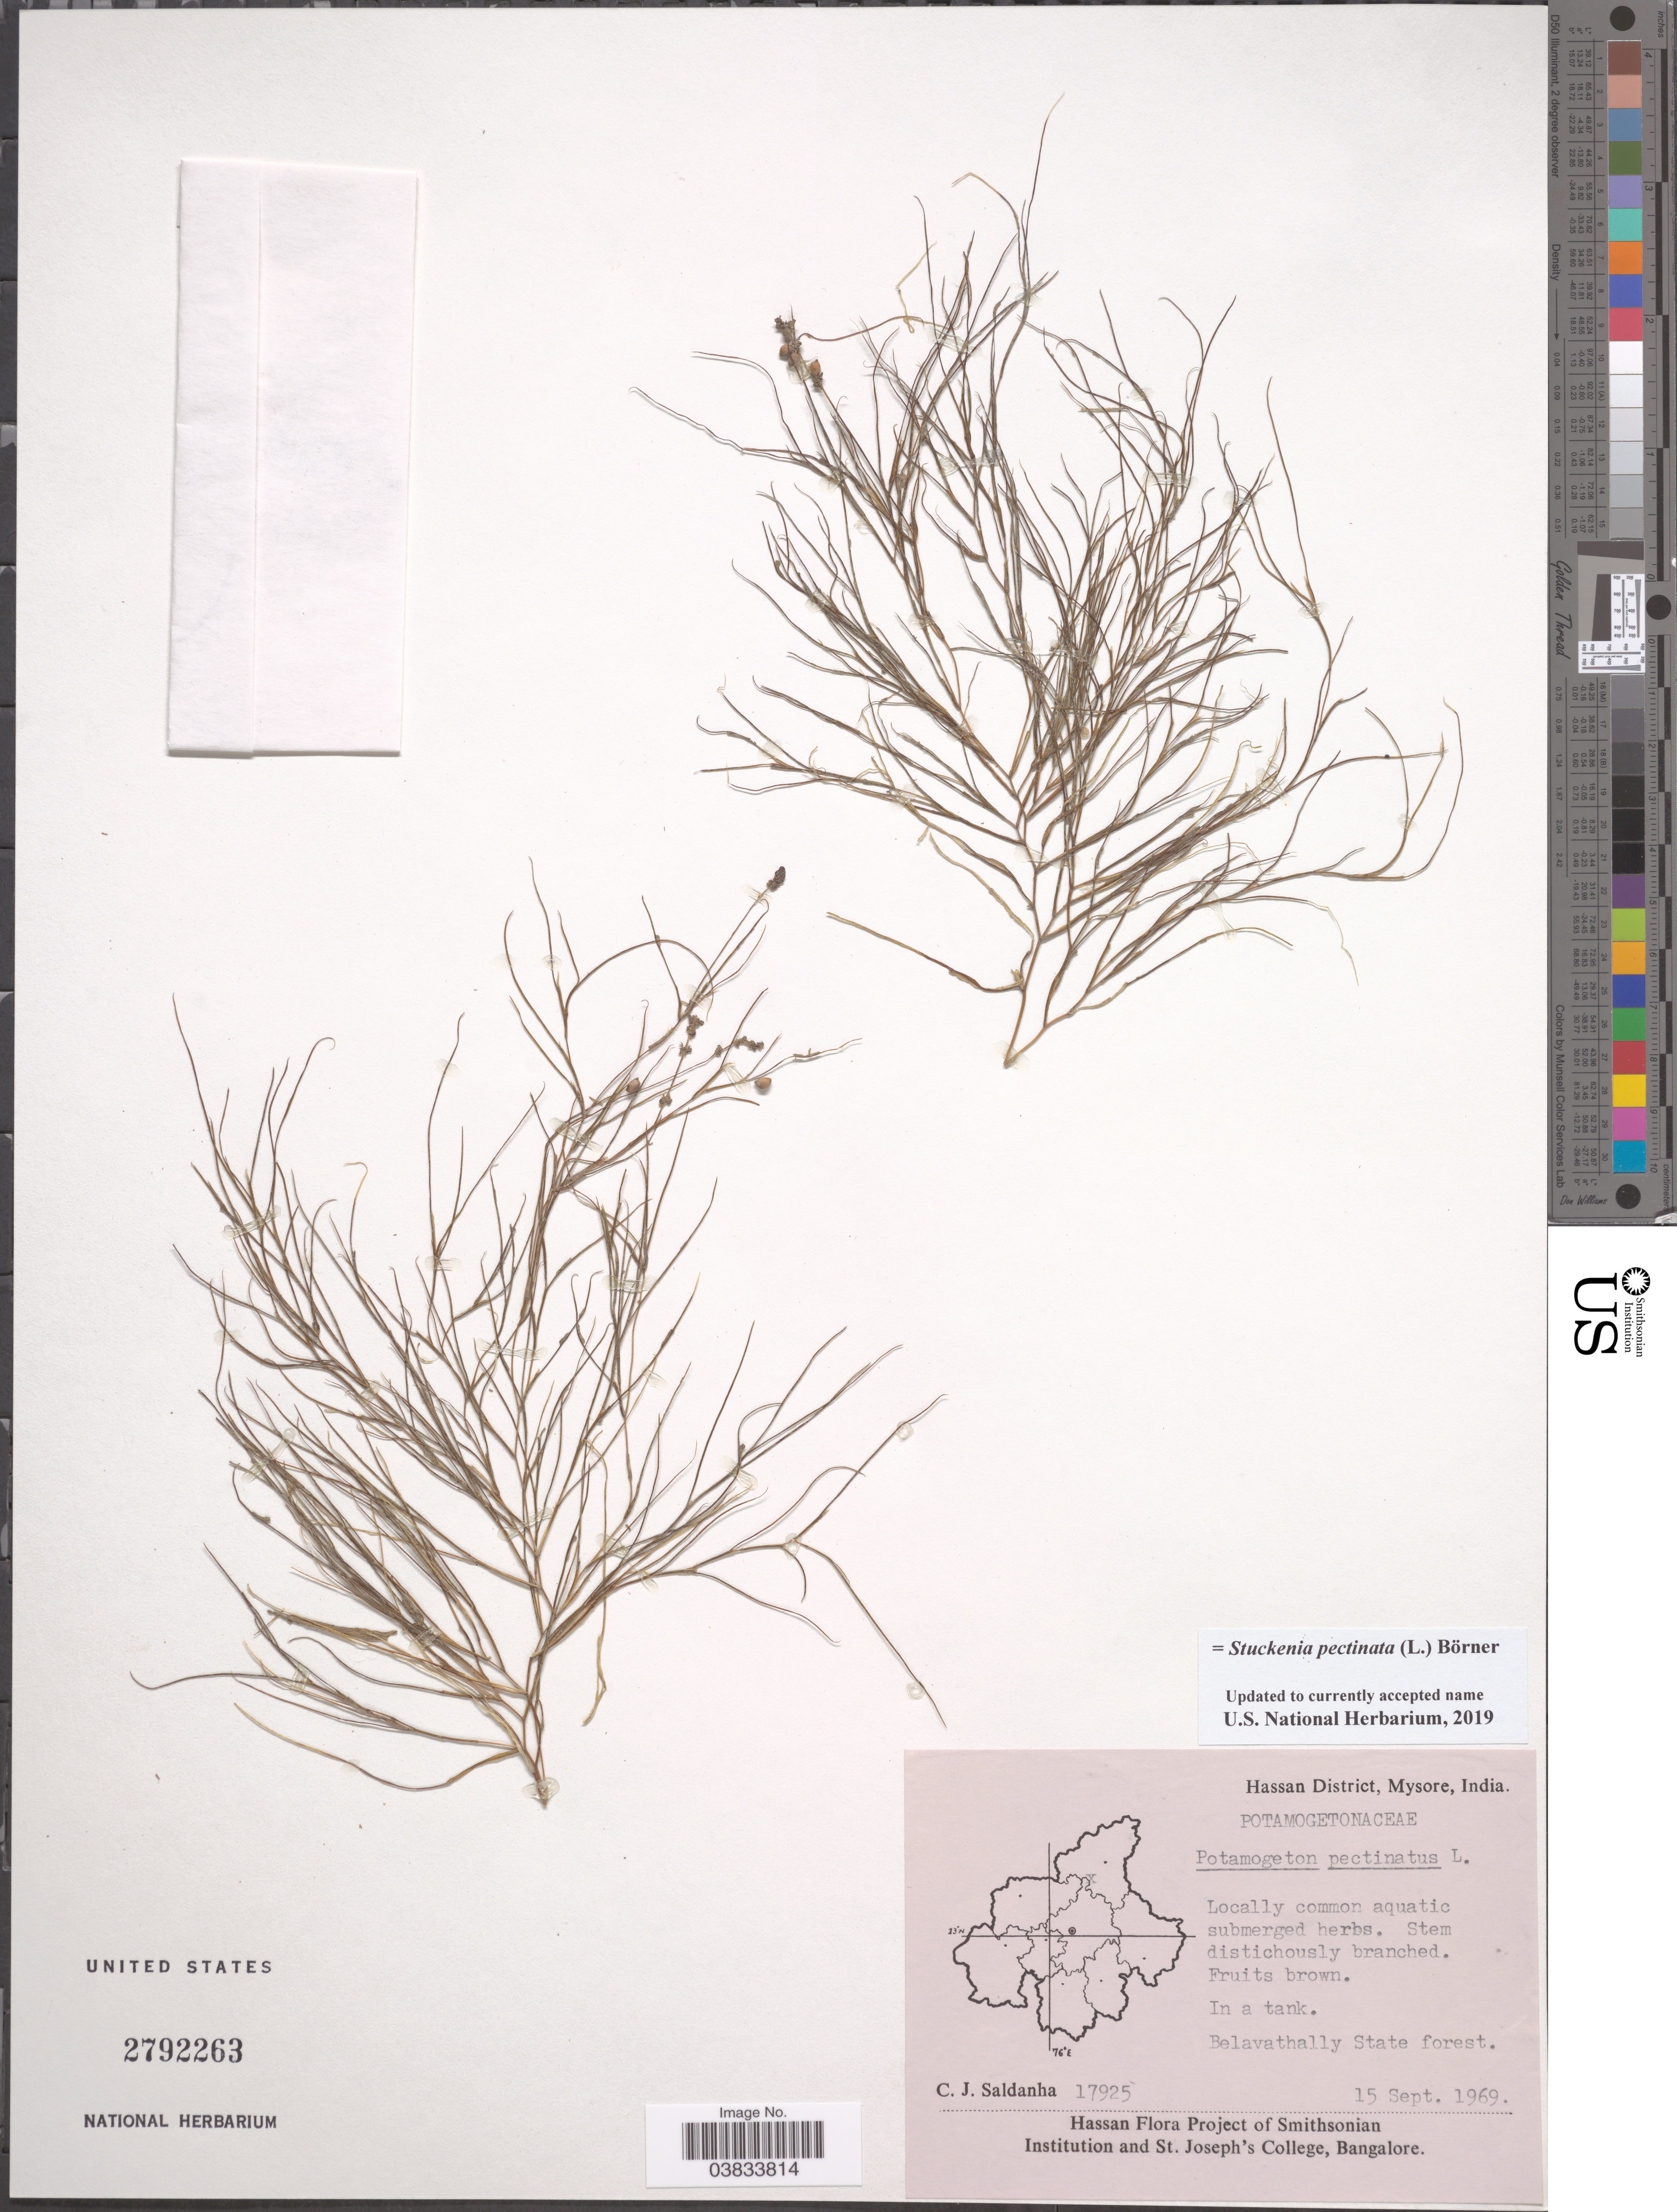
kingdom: Plantae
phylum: Tracheophyta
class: Liliopsida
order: Alismatales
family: Potamogetonaceae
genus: Stuckenia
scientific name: Stuckenia pectinata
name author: (L.) Börner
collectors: C. J. Saldanha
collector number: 17925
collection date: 1969-09-15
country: India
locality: Hassan District, Mysore. Belavathally State forest.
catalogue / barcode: US 2792263